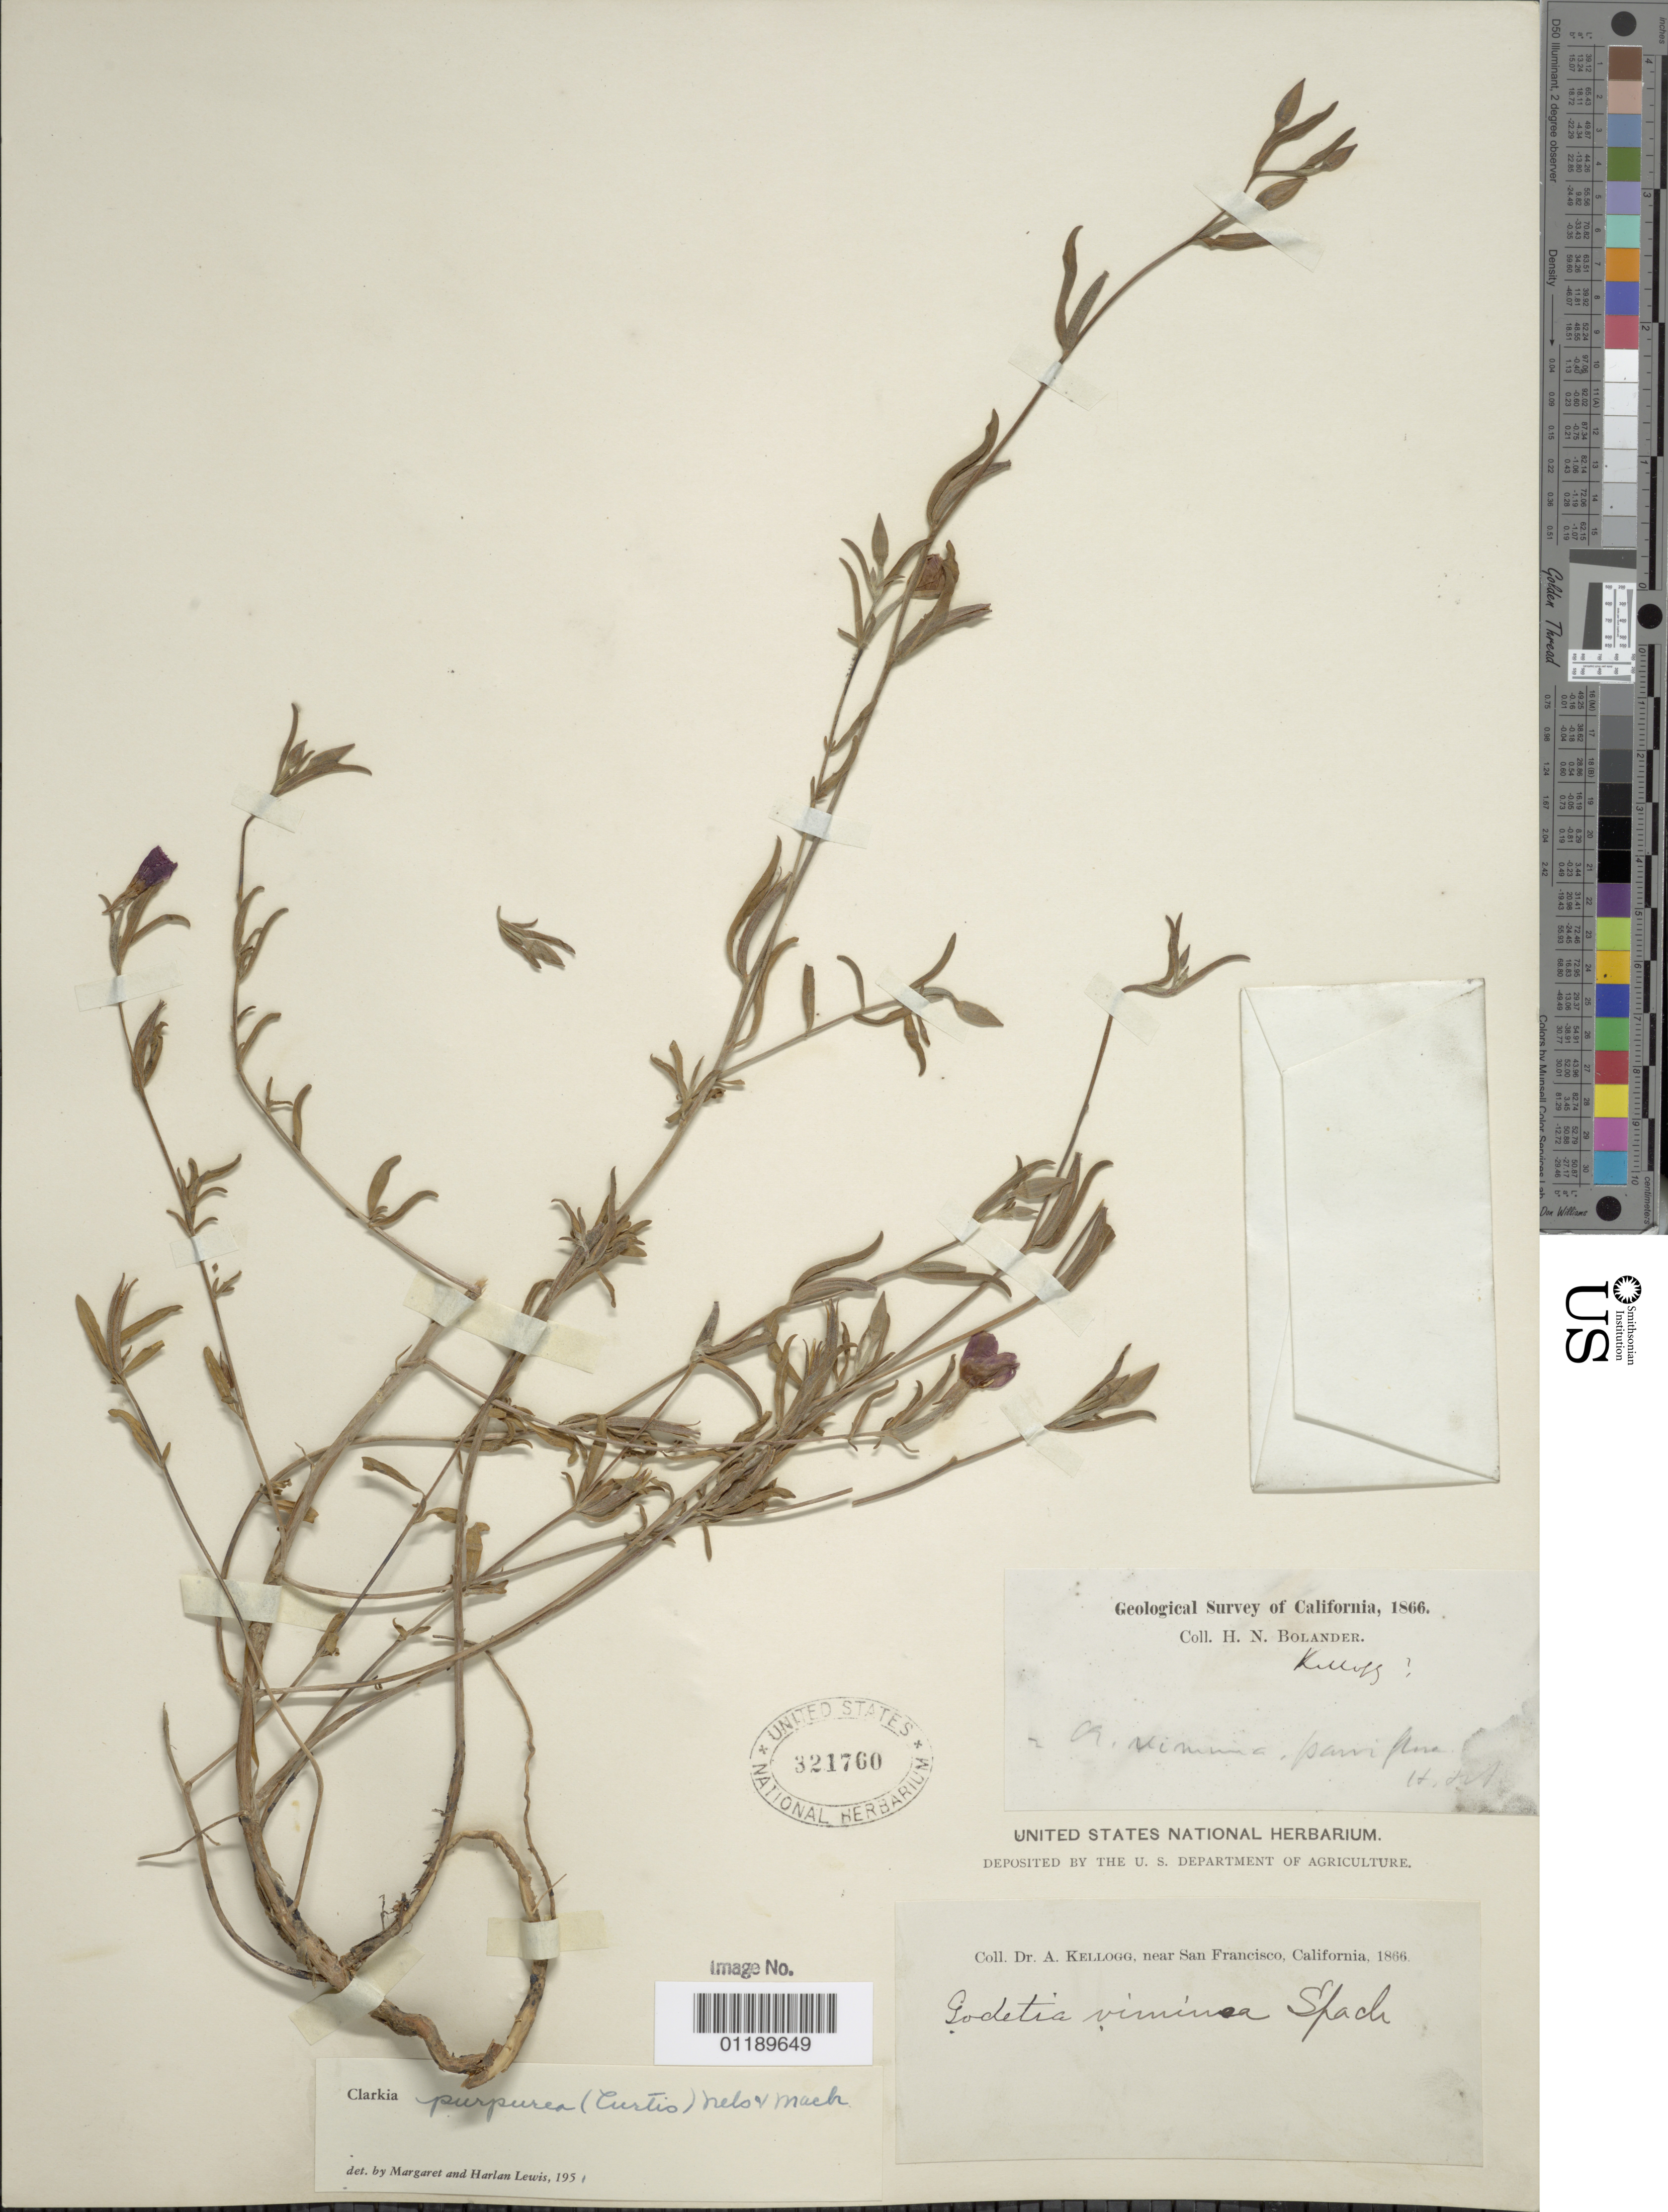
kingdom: Plantae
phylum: Tracheophyta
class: Magnoliopsida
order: Myrtales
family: Onagraceae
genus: Clarkia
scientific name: Clarkia purpurea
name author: (Curtis) A. Nelson & J.F. Macbr.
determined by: Lewis, --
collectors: H. Bolander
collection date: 1866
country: United States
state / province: California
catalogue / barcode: US 321760